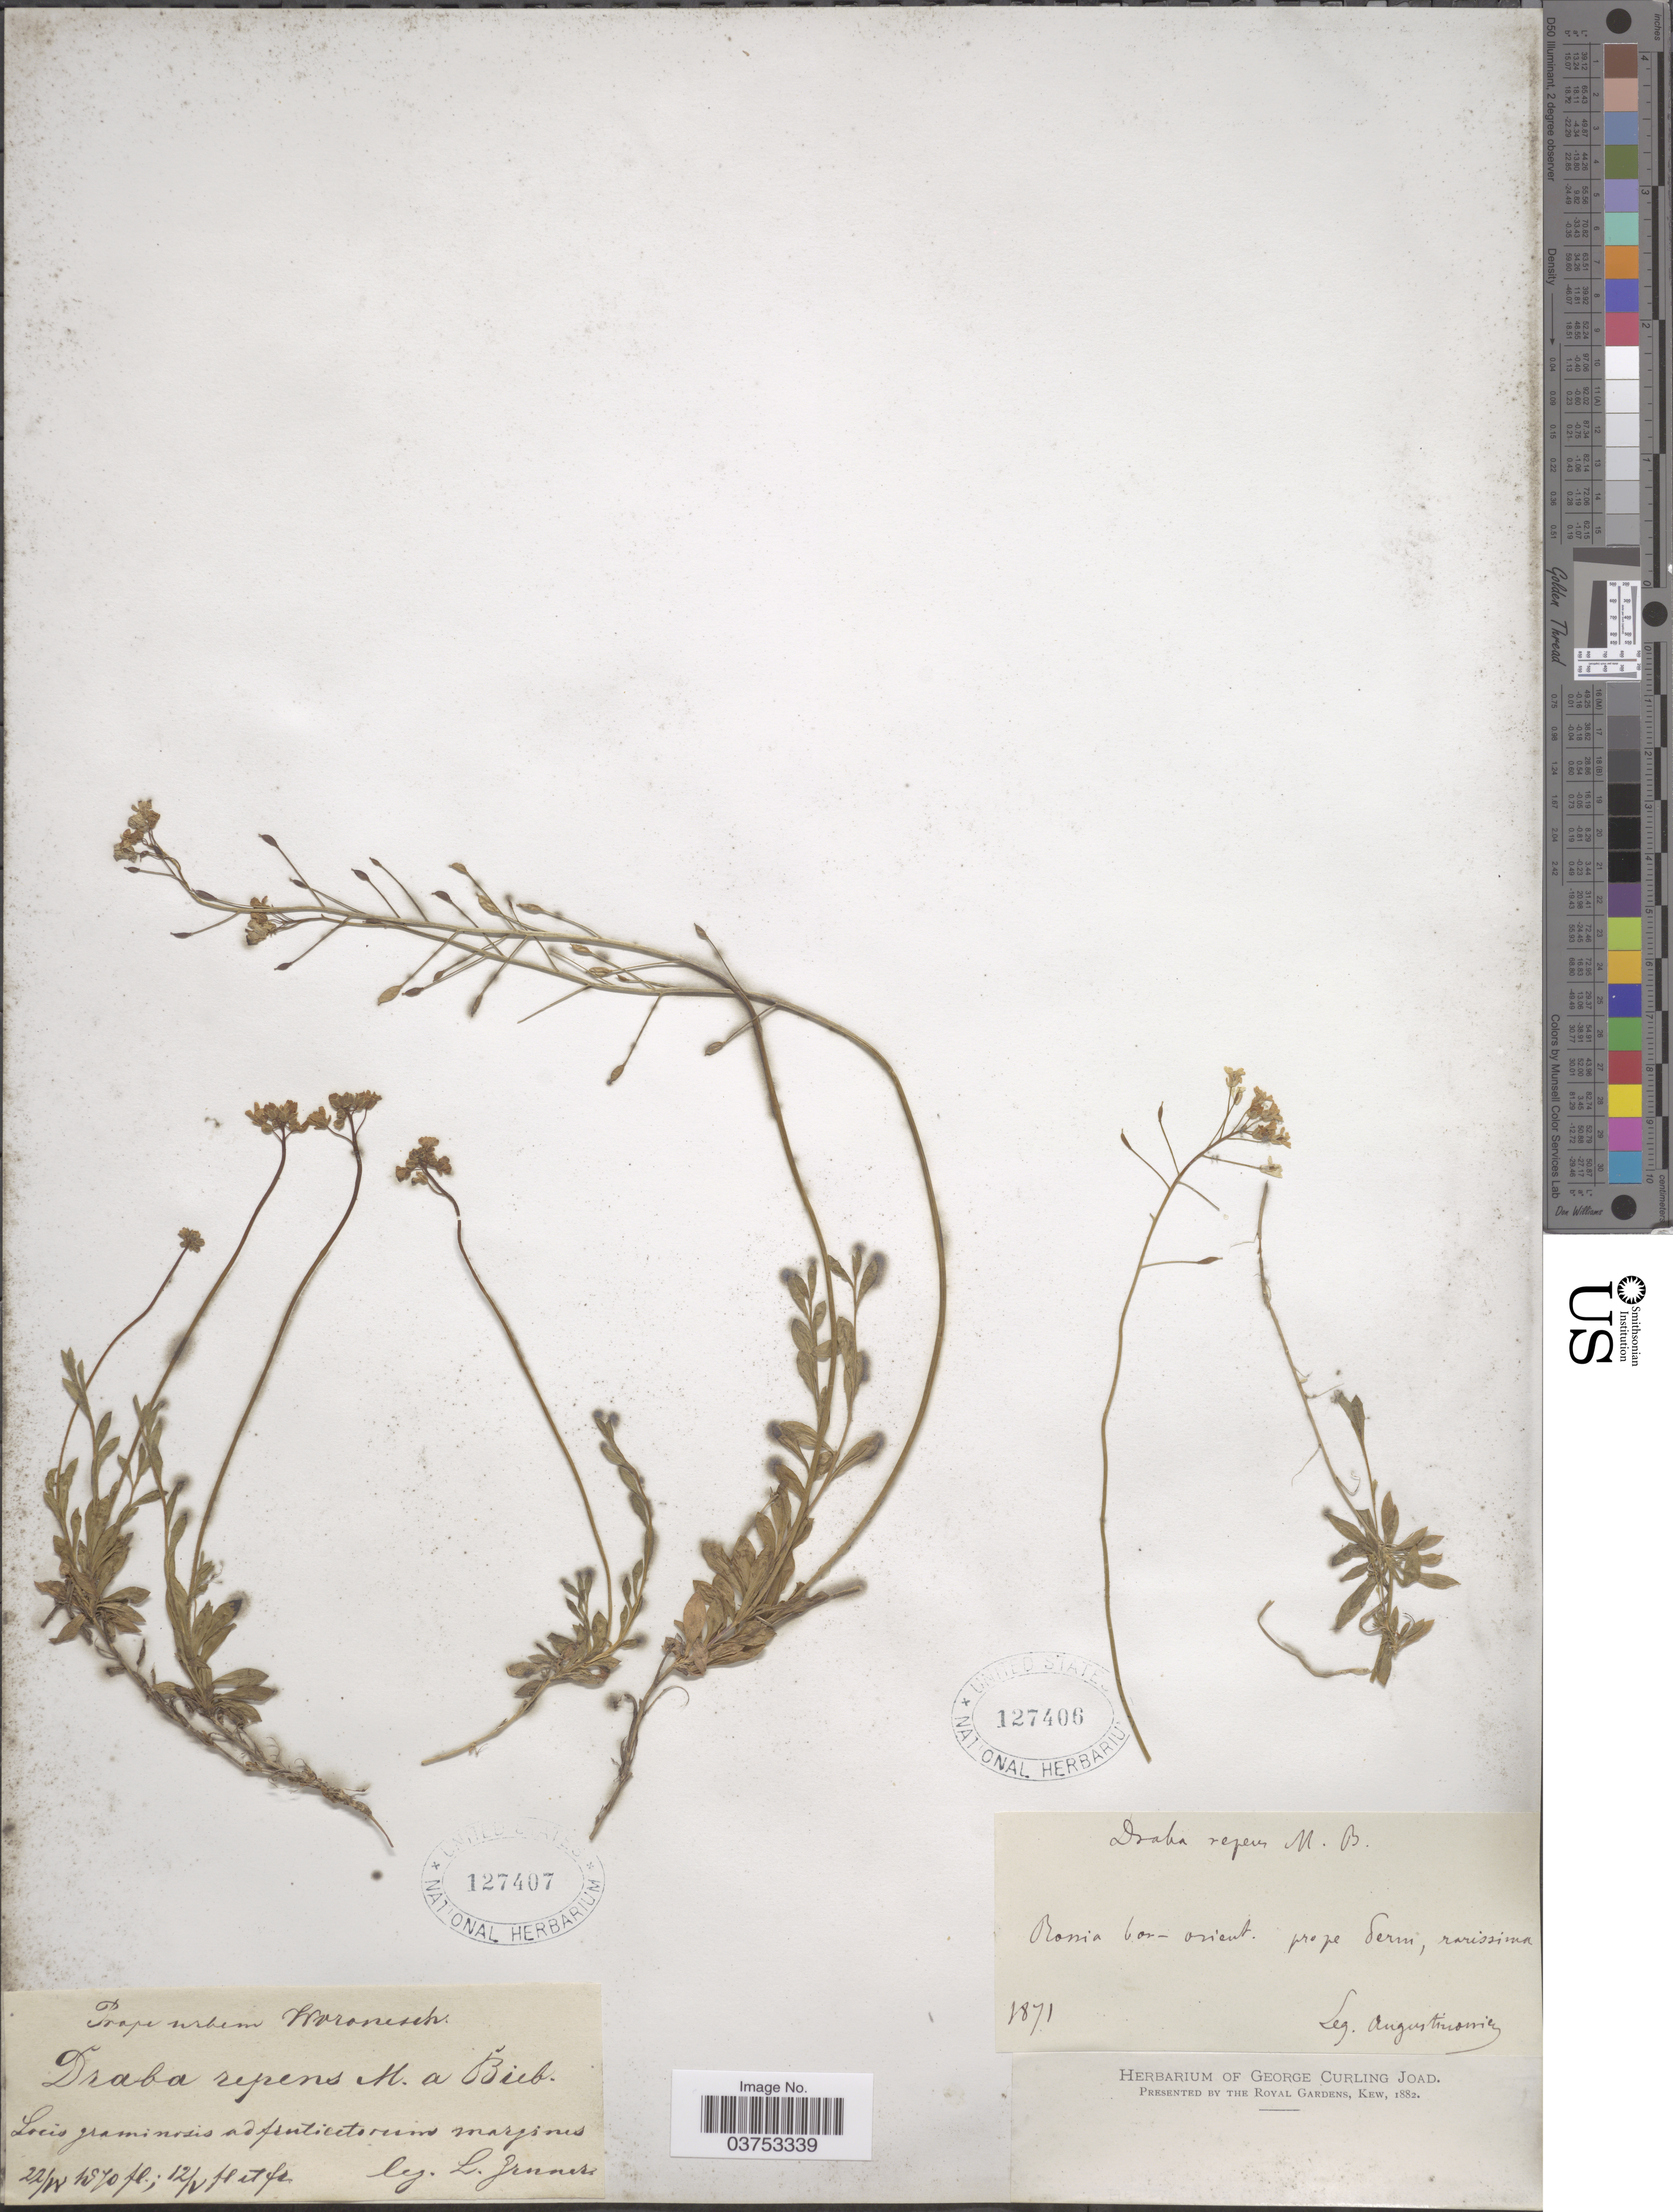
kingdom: Plantae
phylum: Tracheophyta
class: Magnoliopsida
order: Brassicales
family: Brassicaceae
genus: Draba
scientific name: Draba repens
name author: M. Bieb.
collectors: L. Jenner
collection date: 1870-04-22/1870-05-12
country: Russian Federation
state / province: Voronezh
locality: Prope urbem Woronesch. Locis graminosis ad fruticetorum margines.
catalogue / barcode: US 127407